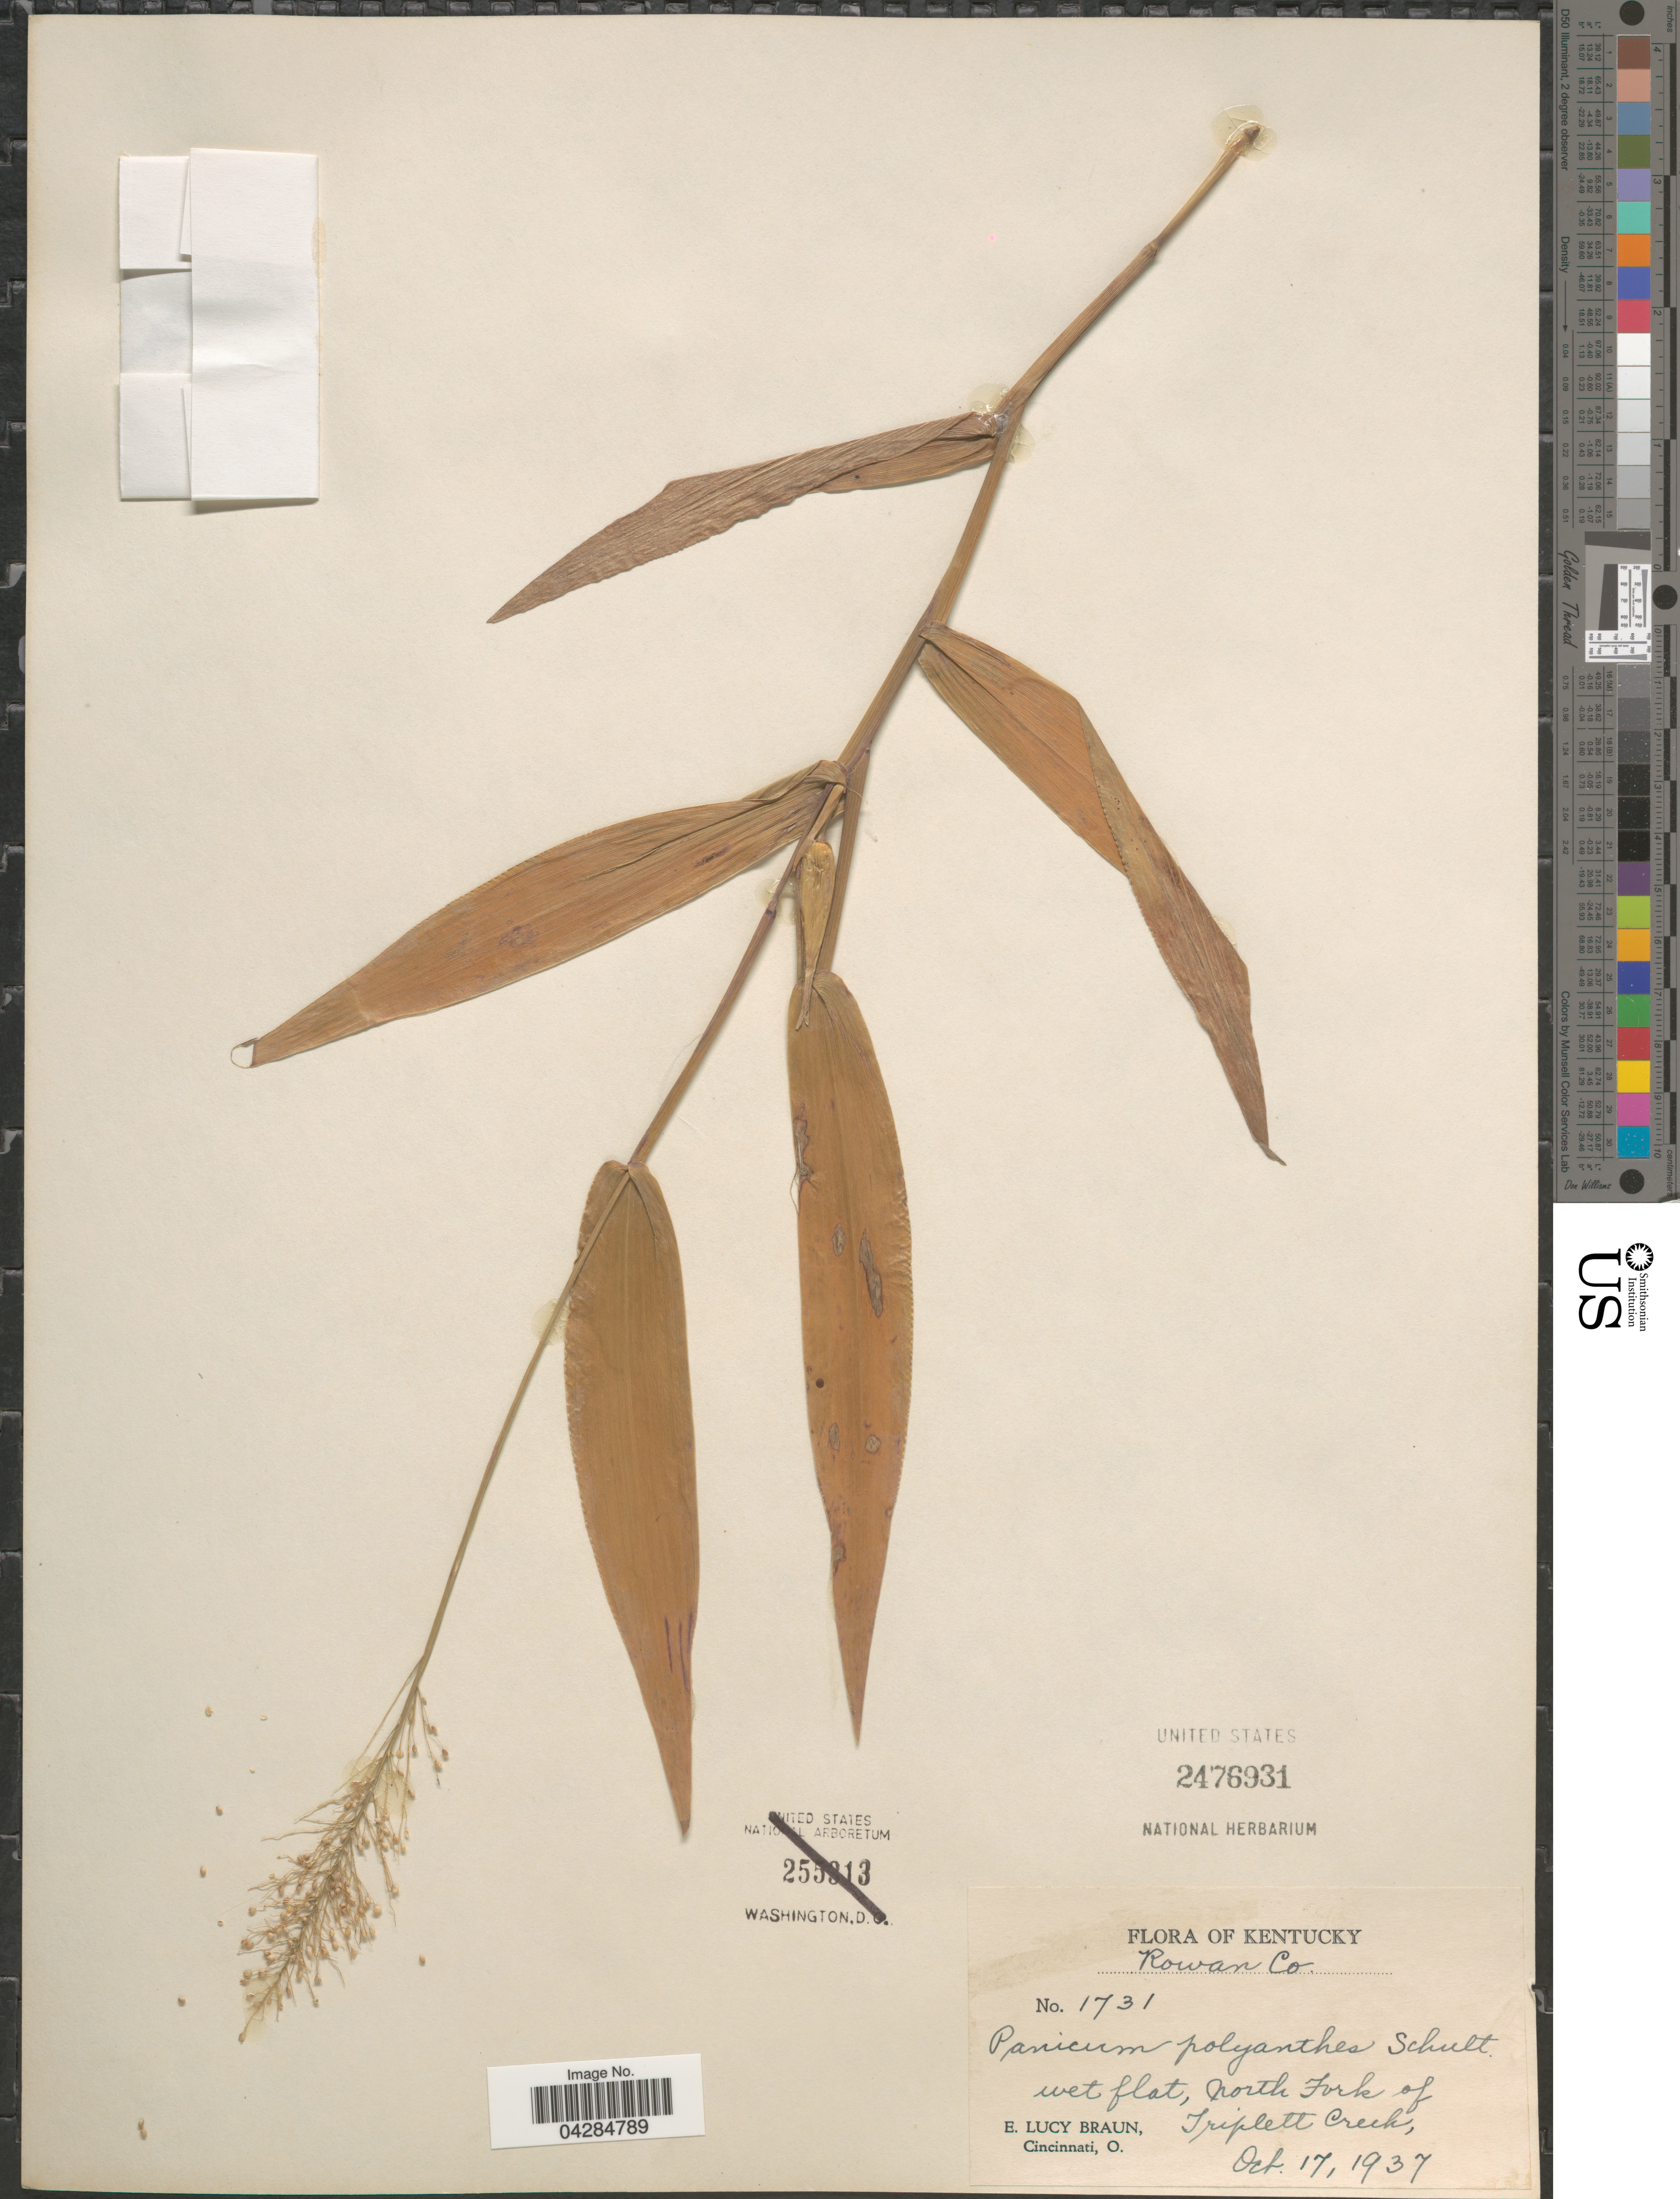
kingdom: Plantae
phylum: Tracheophyta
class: Liliopsida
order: Poales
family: Poaceae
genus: Dichanthelium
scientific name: Dichanthelium polyanthes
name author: (Schult.) Mohlenbr.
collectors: E. L. Braun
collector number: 1731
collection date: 1937-10-17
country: United States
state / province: Kentucky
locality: Rowan Co. Wet flat, North Forj of Triplett Creek.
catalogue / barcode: US 2476931